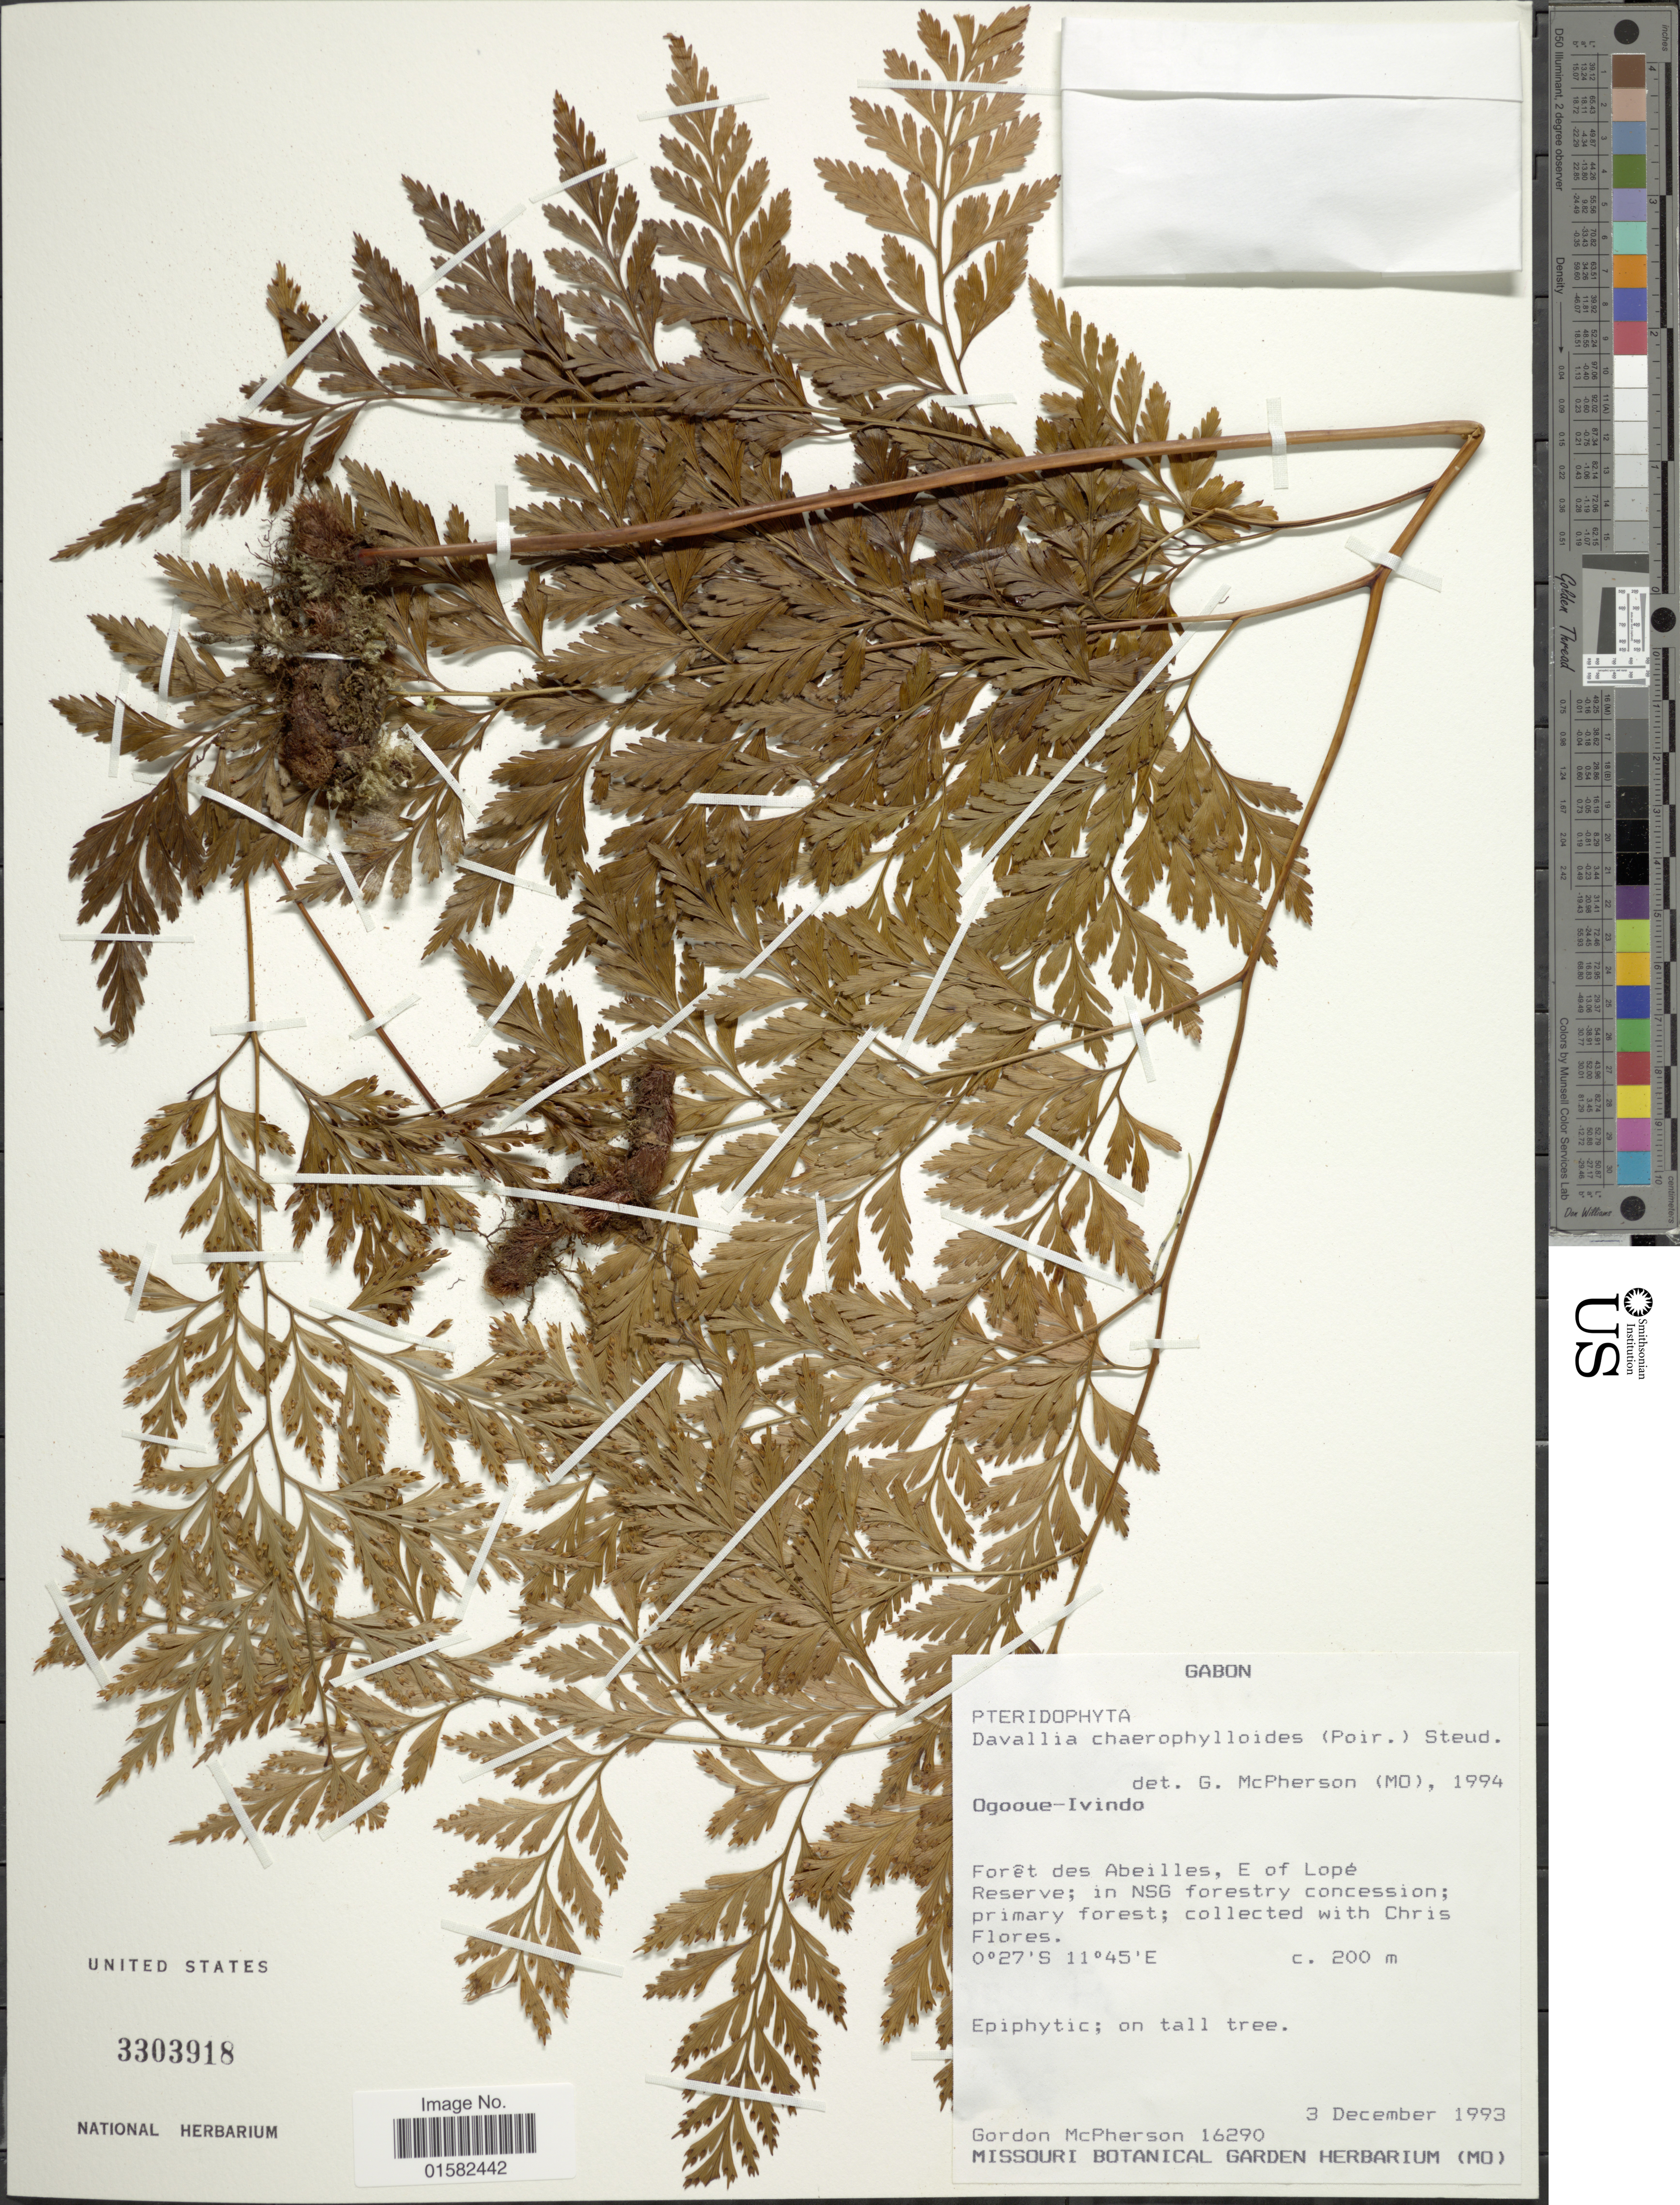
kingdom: Plantae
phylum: Tracheophyta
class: Polypodiopsida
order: Polypodiales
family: Davalliaceae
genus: Wibelia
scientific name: Wibelia chaerophylloides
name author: (Poir.) M. Kato & Tsutsumi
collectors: G. D. McPherson & C. Flores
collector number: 16290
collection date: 1993-12-03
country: Gabon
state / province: Ogooue-Ivindo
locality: Foret des Abeilles, E of Lope reserve, in NSG forestry concession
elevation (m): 200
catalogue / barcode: US 3303918